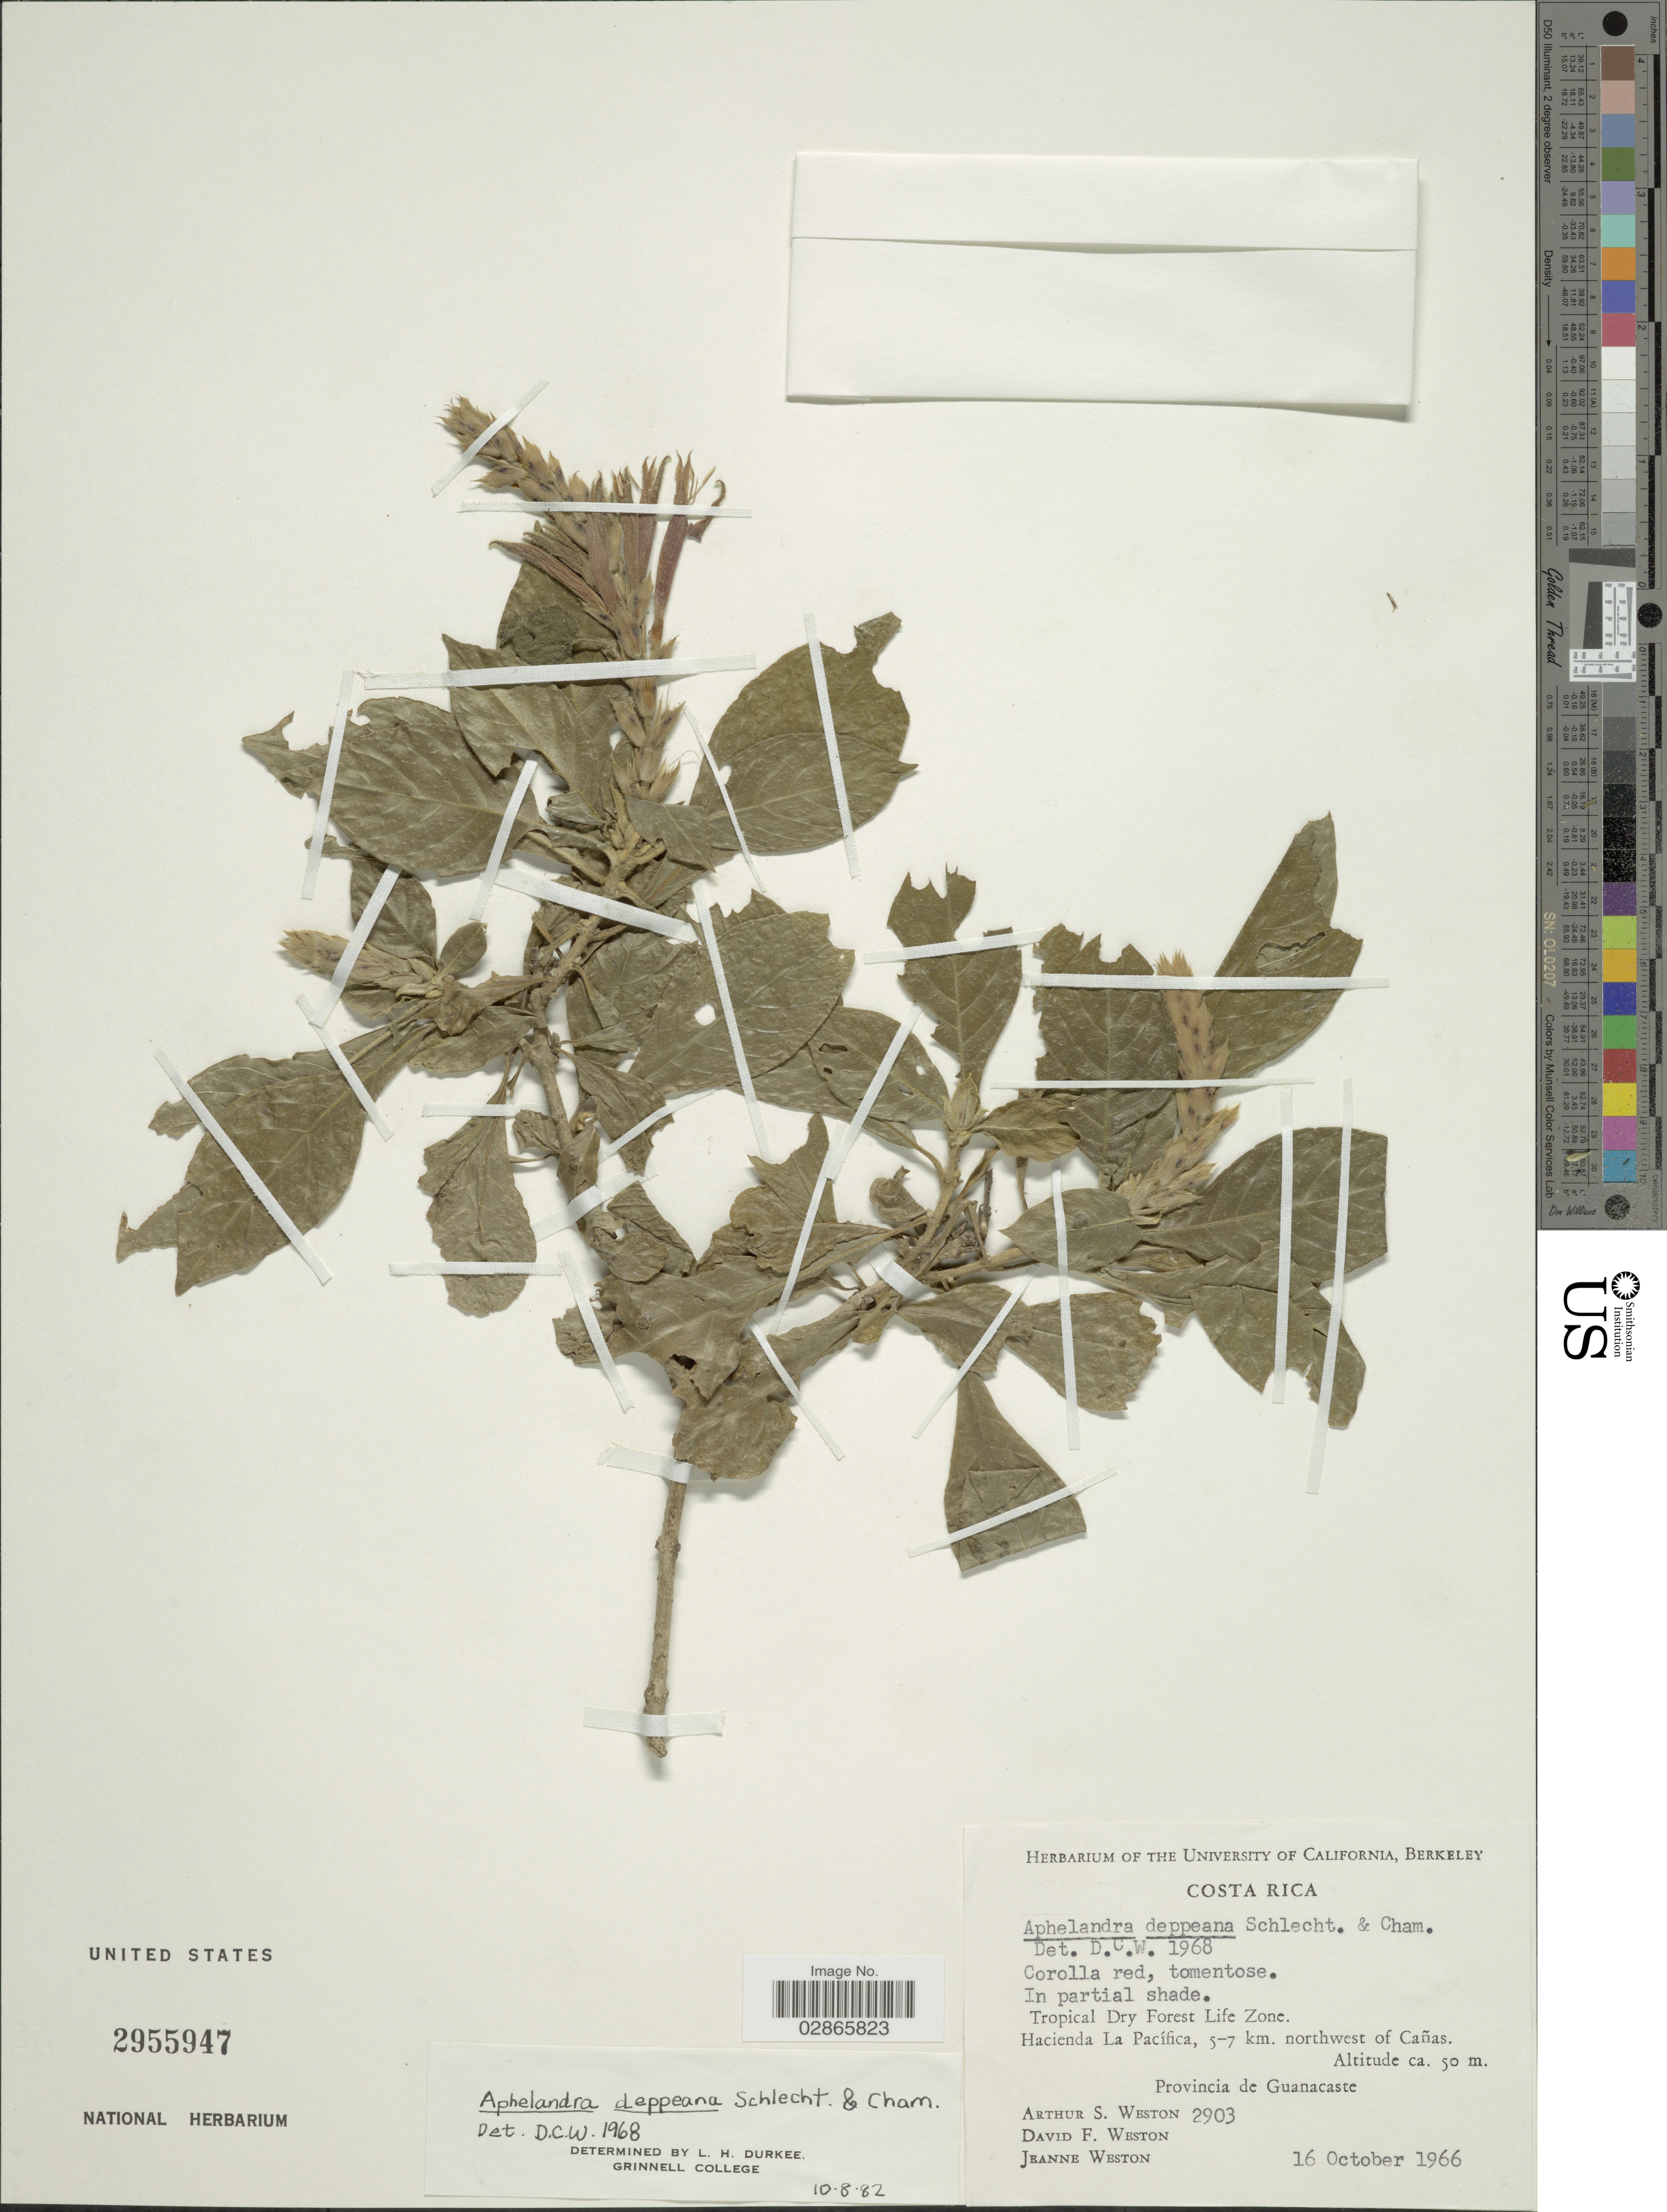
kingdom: Plantae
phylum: Tracheophyta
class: Magnoliopsida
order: Lamiales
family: Acanthaceae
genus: Aphelandra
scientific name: Aphelandra deppeana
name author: Schltdl. & Cham.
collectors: A. Weston, D. Weston & J. Weston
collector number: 2903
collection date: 1966-10-16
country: Costa Rica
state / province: Guanacaste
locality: Tropical Dry Forest Life Zone. Hacienda La Pacífica, 5-7 km. northwest of Cañas.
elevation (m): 50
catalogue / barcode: US 2955947